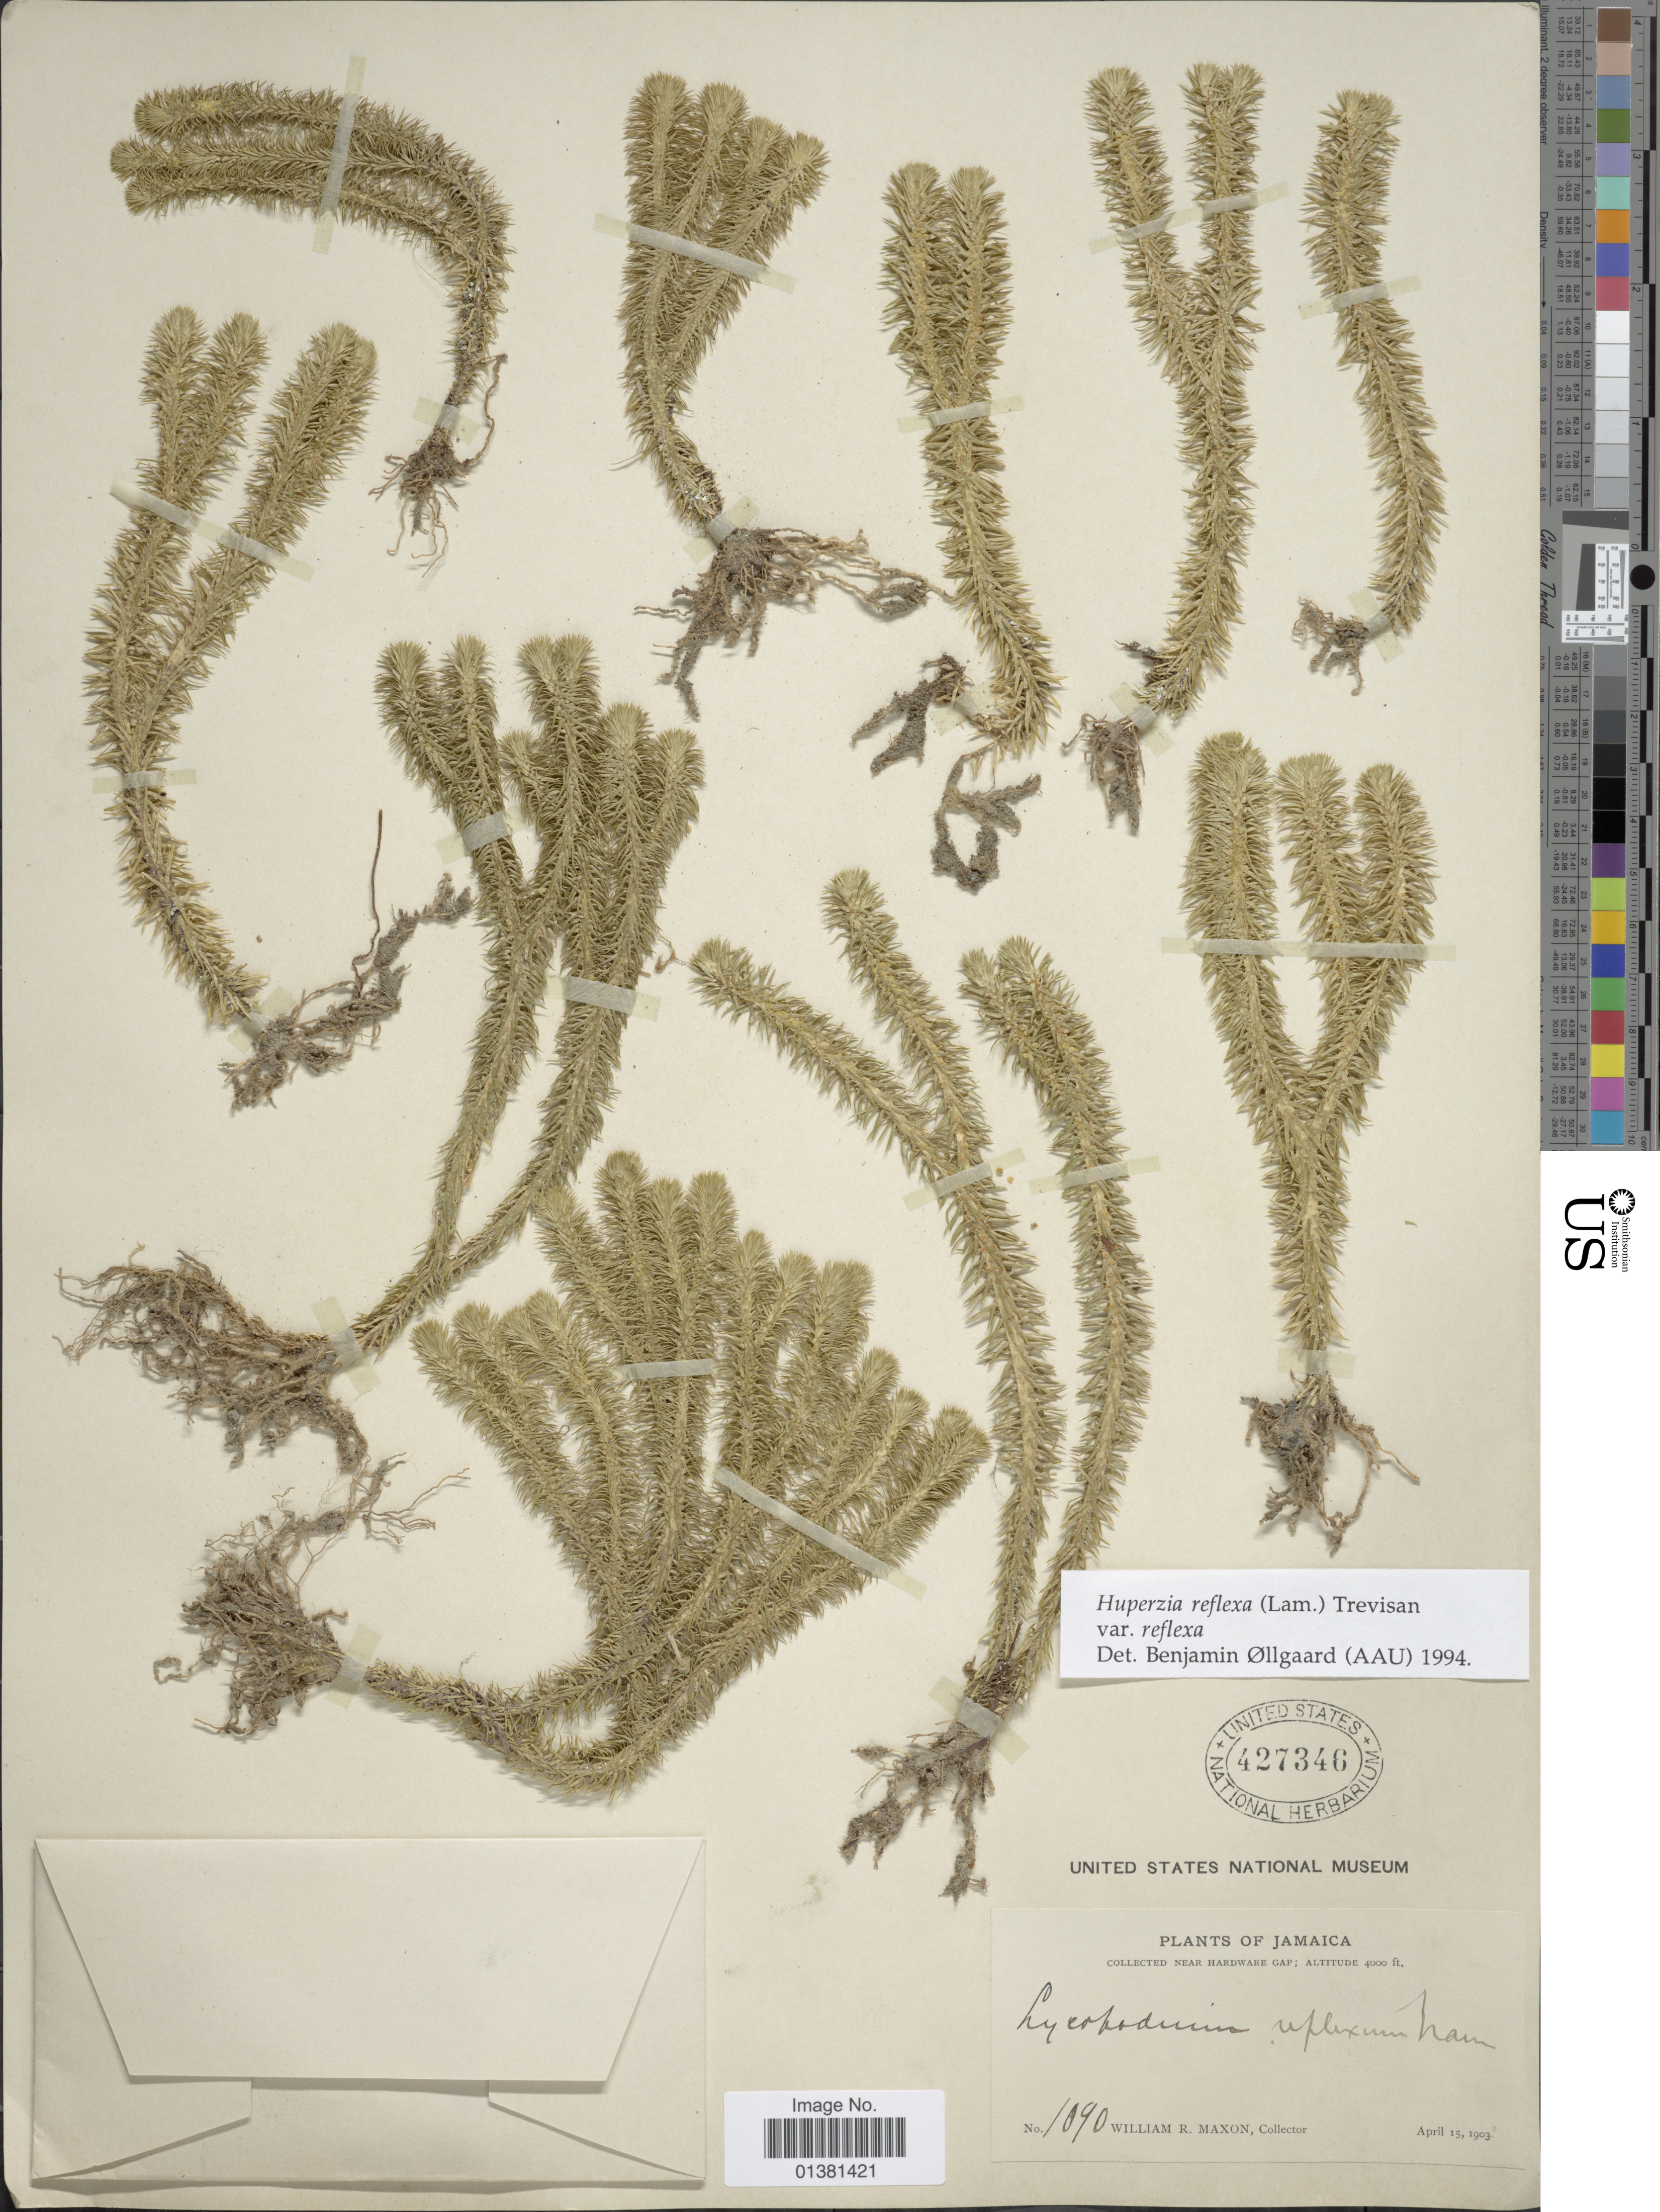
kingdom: Plantae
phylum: Tracheophyta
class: Lycopodiopsida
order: Lycopodiales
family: Lycopodiaceae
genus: Phlegmariurus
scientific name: Phlegmariurus reflexus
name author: (Lam.) B. Øllg.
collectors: W. R. Maxon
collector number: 1090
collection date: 1903-04-15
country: Jamaica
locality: Near Hardware Gap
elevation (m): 1219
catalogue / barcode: US 427346